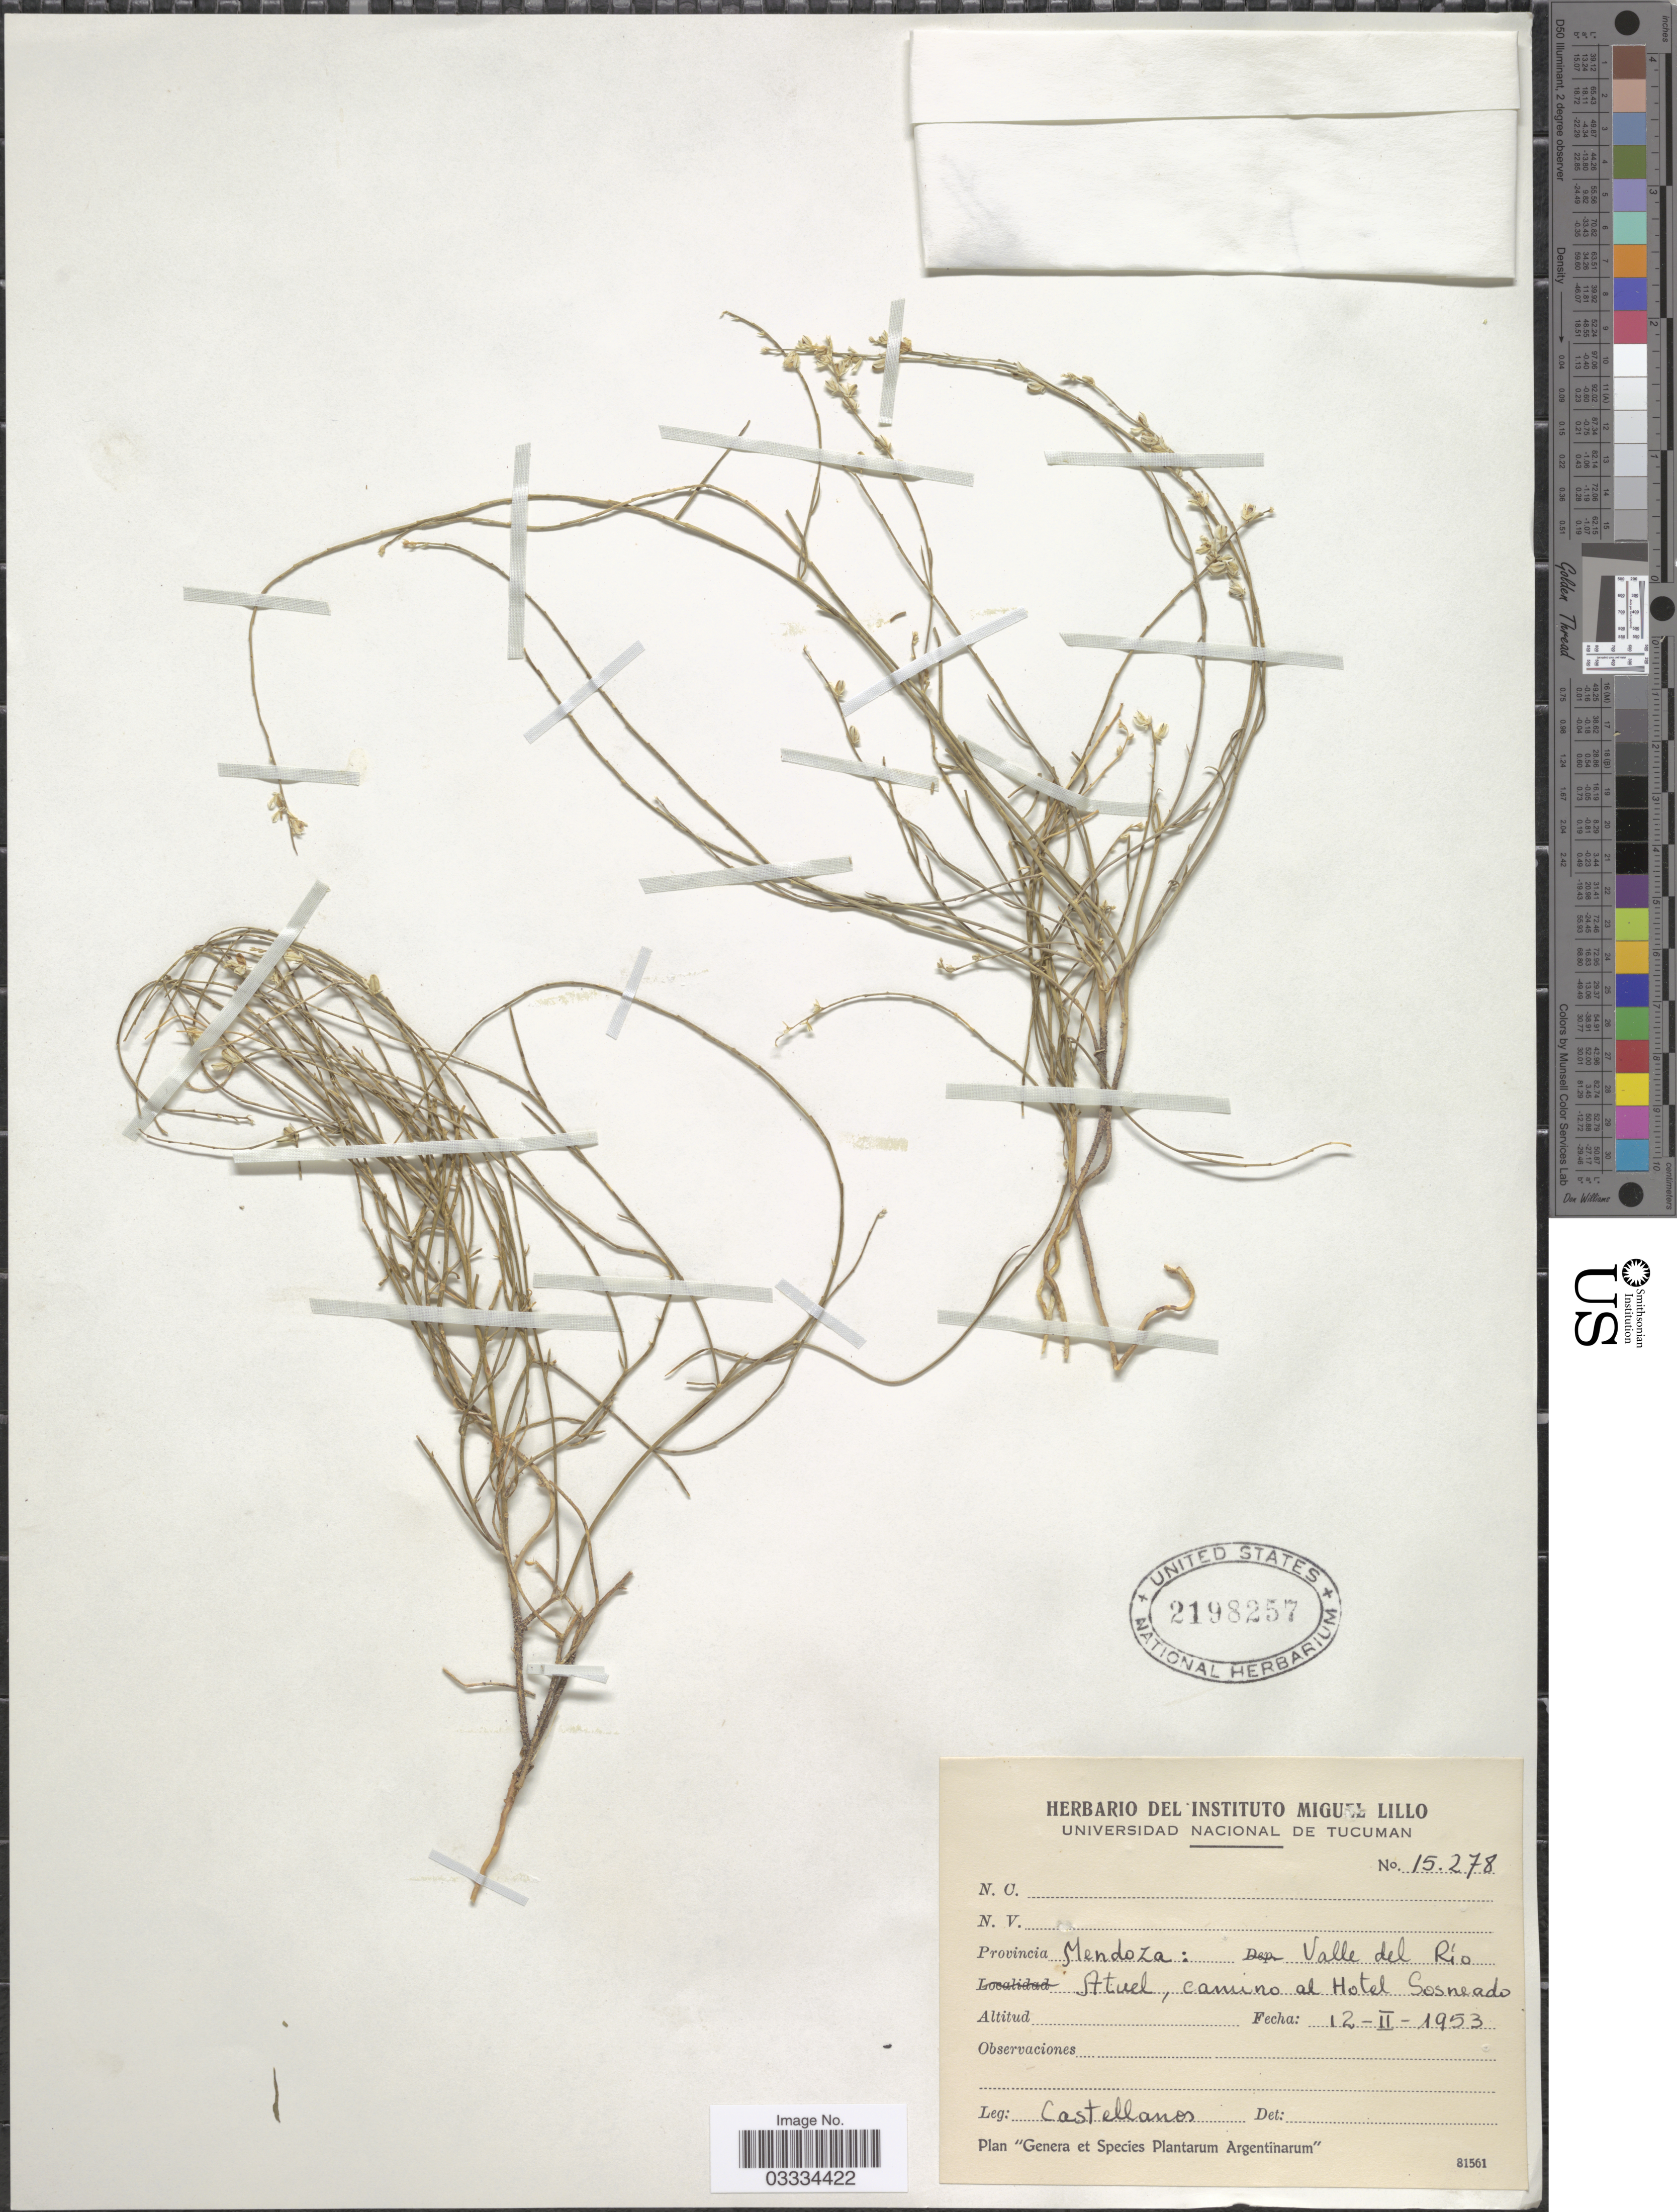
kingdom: Plantae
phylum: Tracheophyta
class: Magnoliopsida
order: Fabales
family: Polygalaceae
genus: Polygala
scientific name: Polygala sp.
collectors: -- Castellanos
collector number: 15278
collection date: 1953-02-12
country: Argentina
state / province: Mendoza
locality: Valle del Río Atuel, camino al Hotel Sosneado.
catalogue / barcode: US 2198257